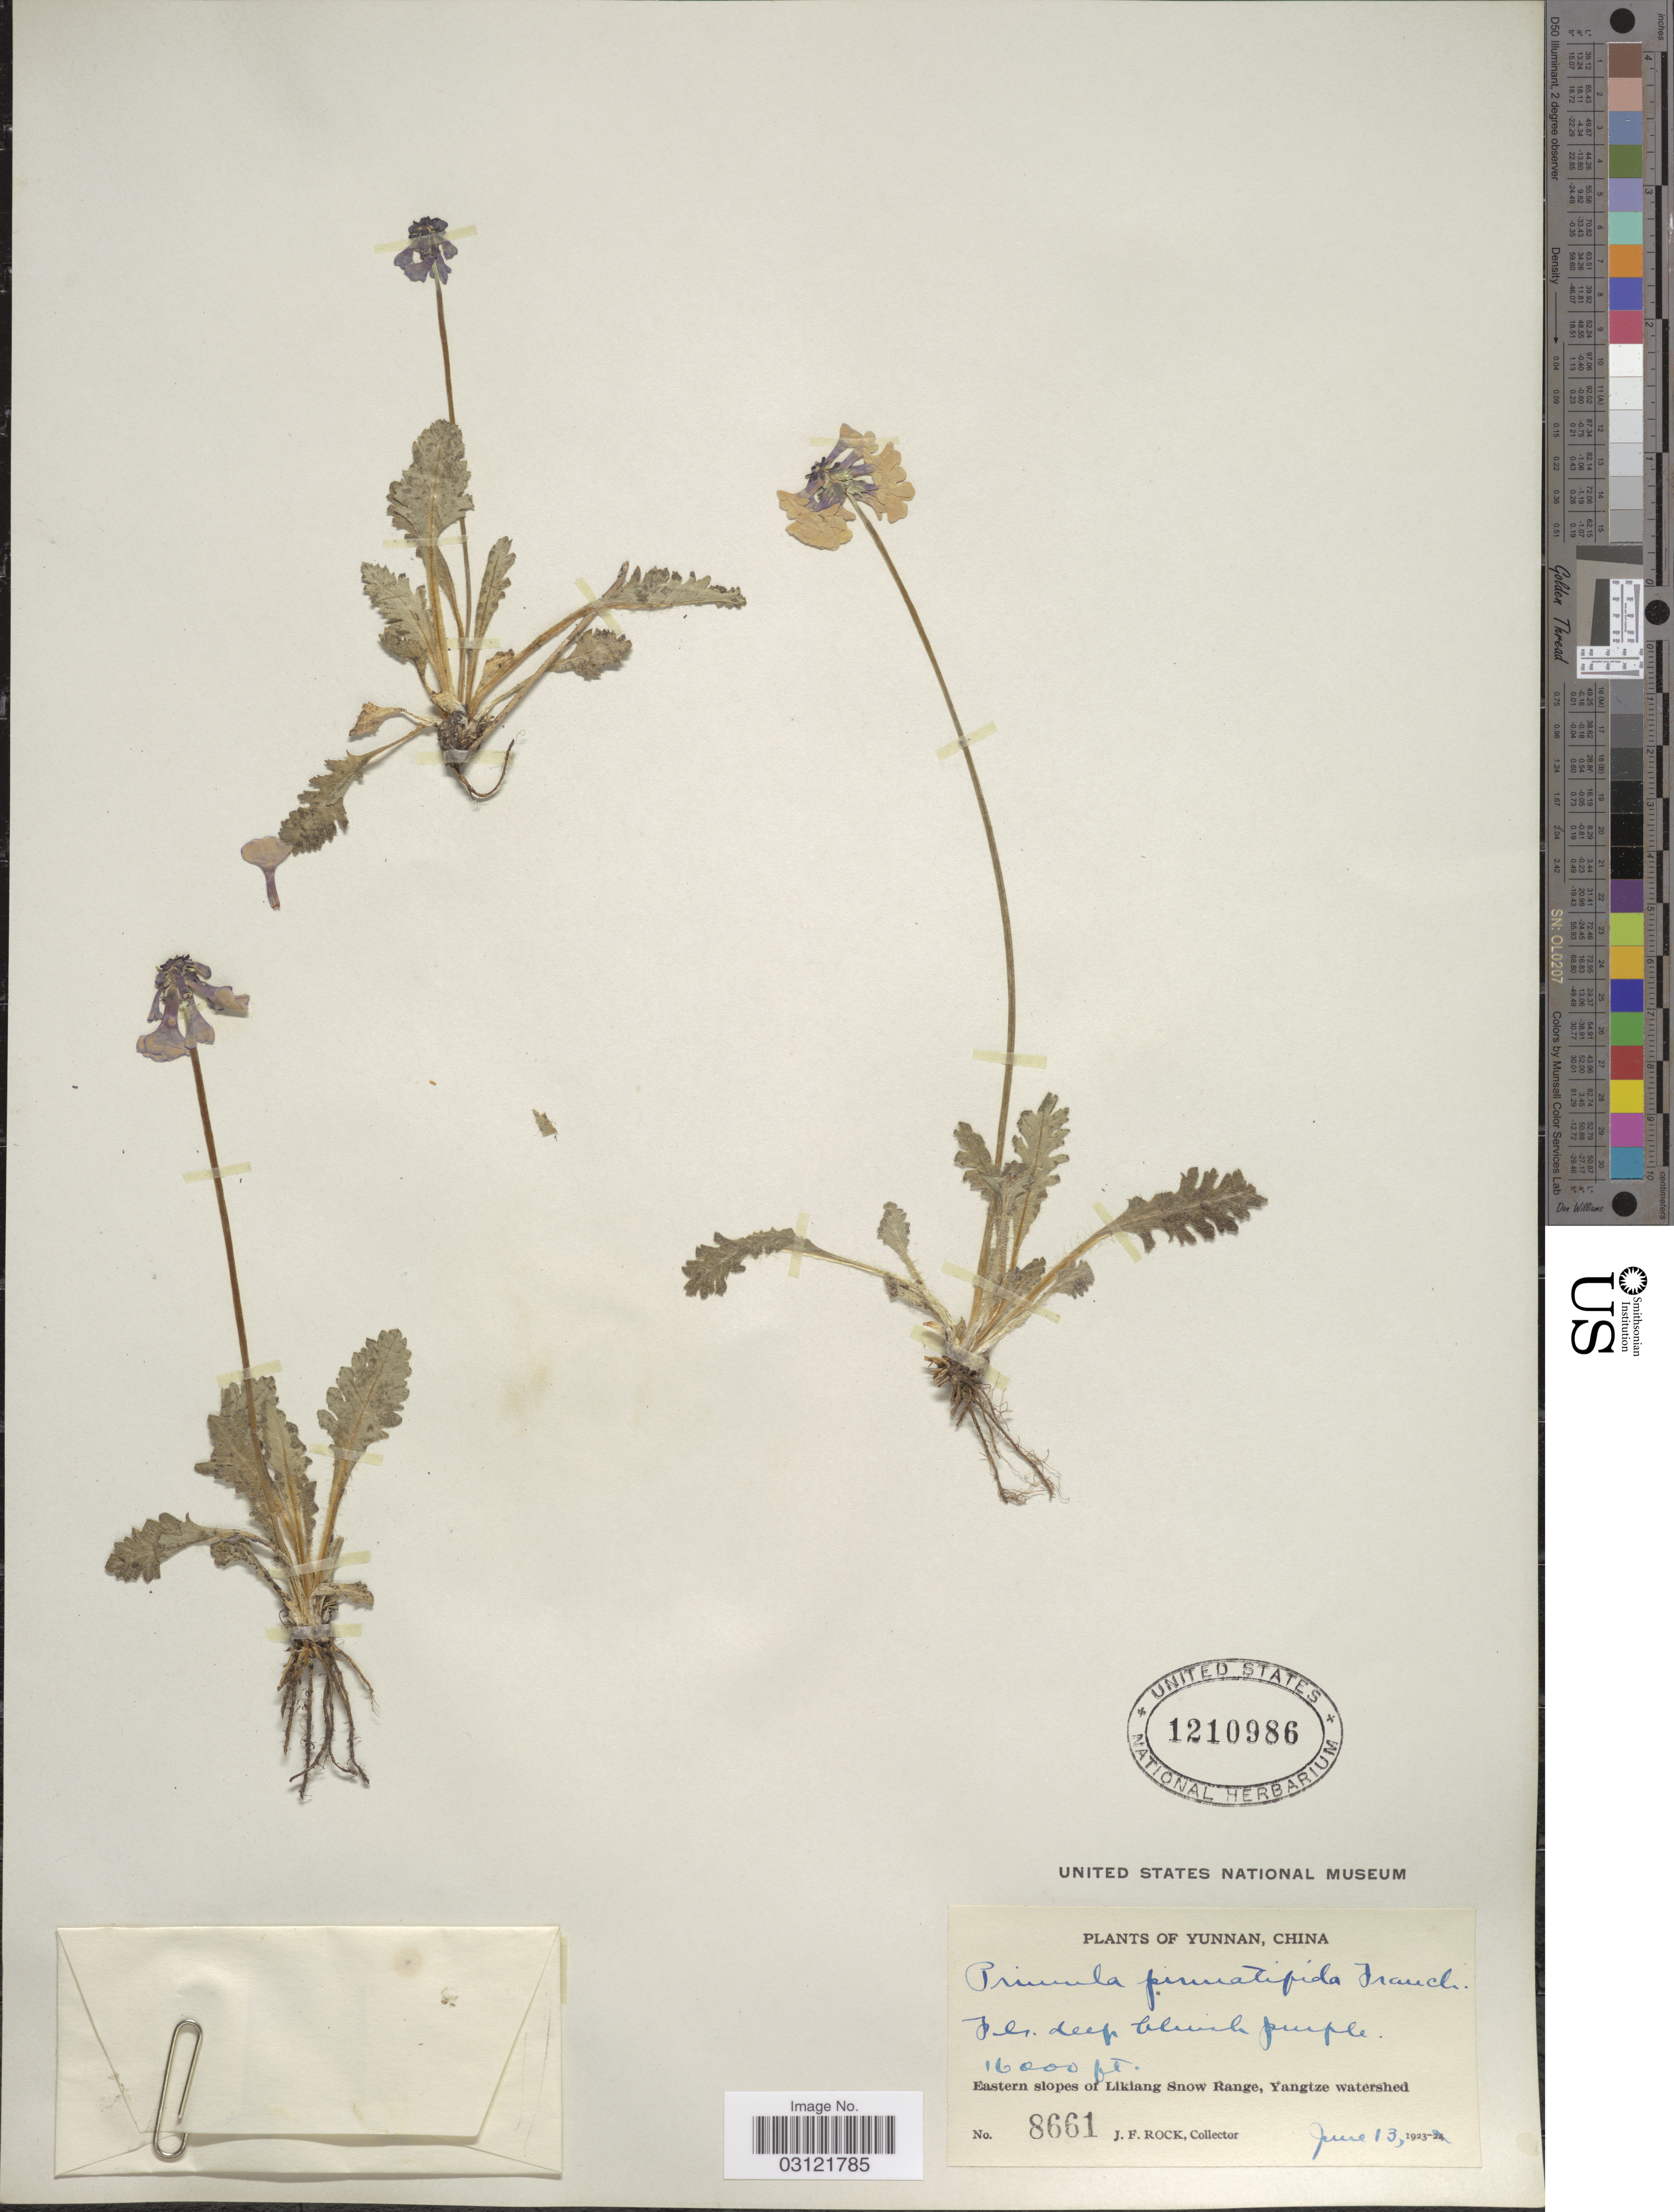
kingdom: Plantae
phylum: Tracheophyta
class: Magnoliopsida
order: Ericales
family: Primulaceae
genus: Primula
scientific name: Primula pinnatifida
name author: Franch.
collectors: J. Rock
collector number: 8661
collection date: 1923-06-13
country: China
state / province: Yunnan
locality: Eastern slopes of Likiang Snow Range, Yangtze watershed.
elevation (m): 4877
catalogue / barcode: US 1210986